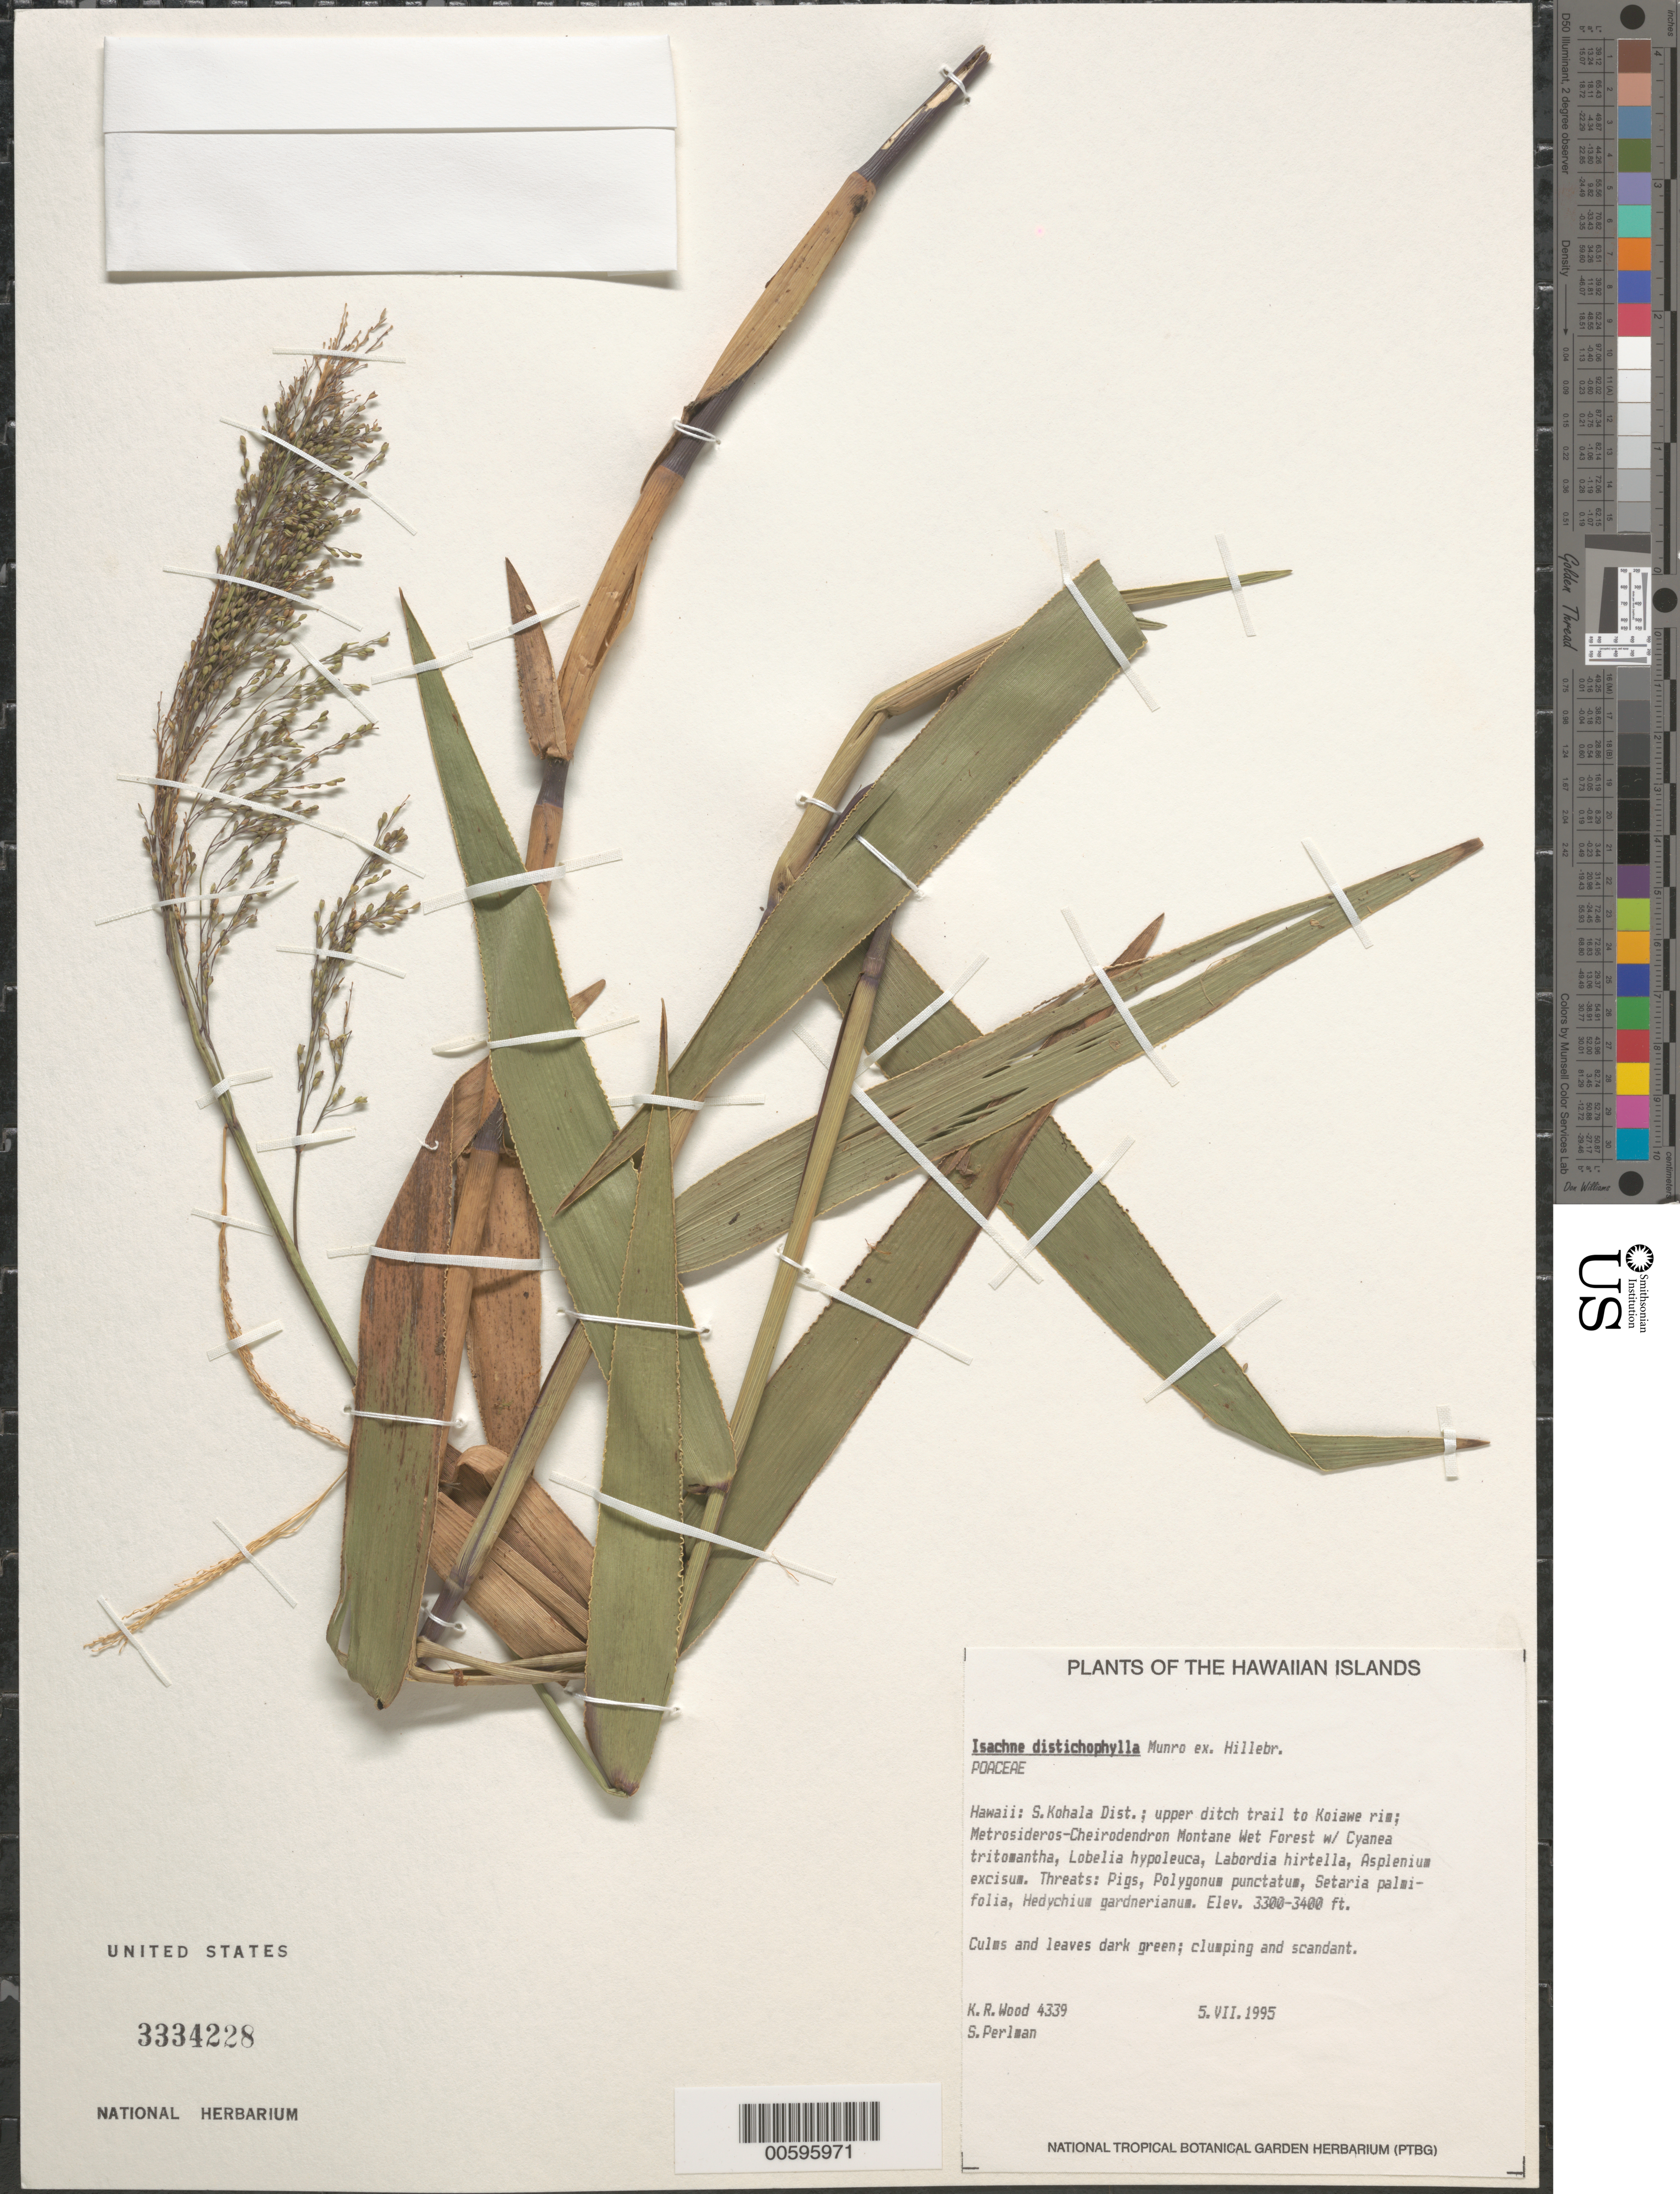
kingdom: Plantae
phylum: Tracheophyta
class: Liliopsida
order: Poales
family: Poaceae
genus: Isachne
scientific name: Isachne distichophylla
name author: Munro ex Hillebr.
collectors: K. R. Wood & S. P. Perlman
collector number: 4339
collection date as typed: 5 Jul 1995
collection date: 1995-07-05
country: United States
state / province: Hawaii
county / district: Hawaii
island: Hawaii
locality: S Kohala Dist; upper ditch trail to Koiawe rim.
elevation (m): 1006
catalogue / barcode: US 3334228